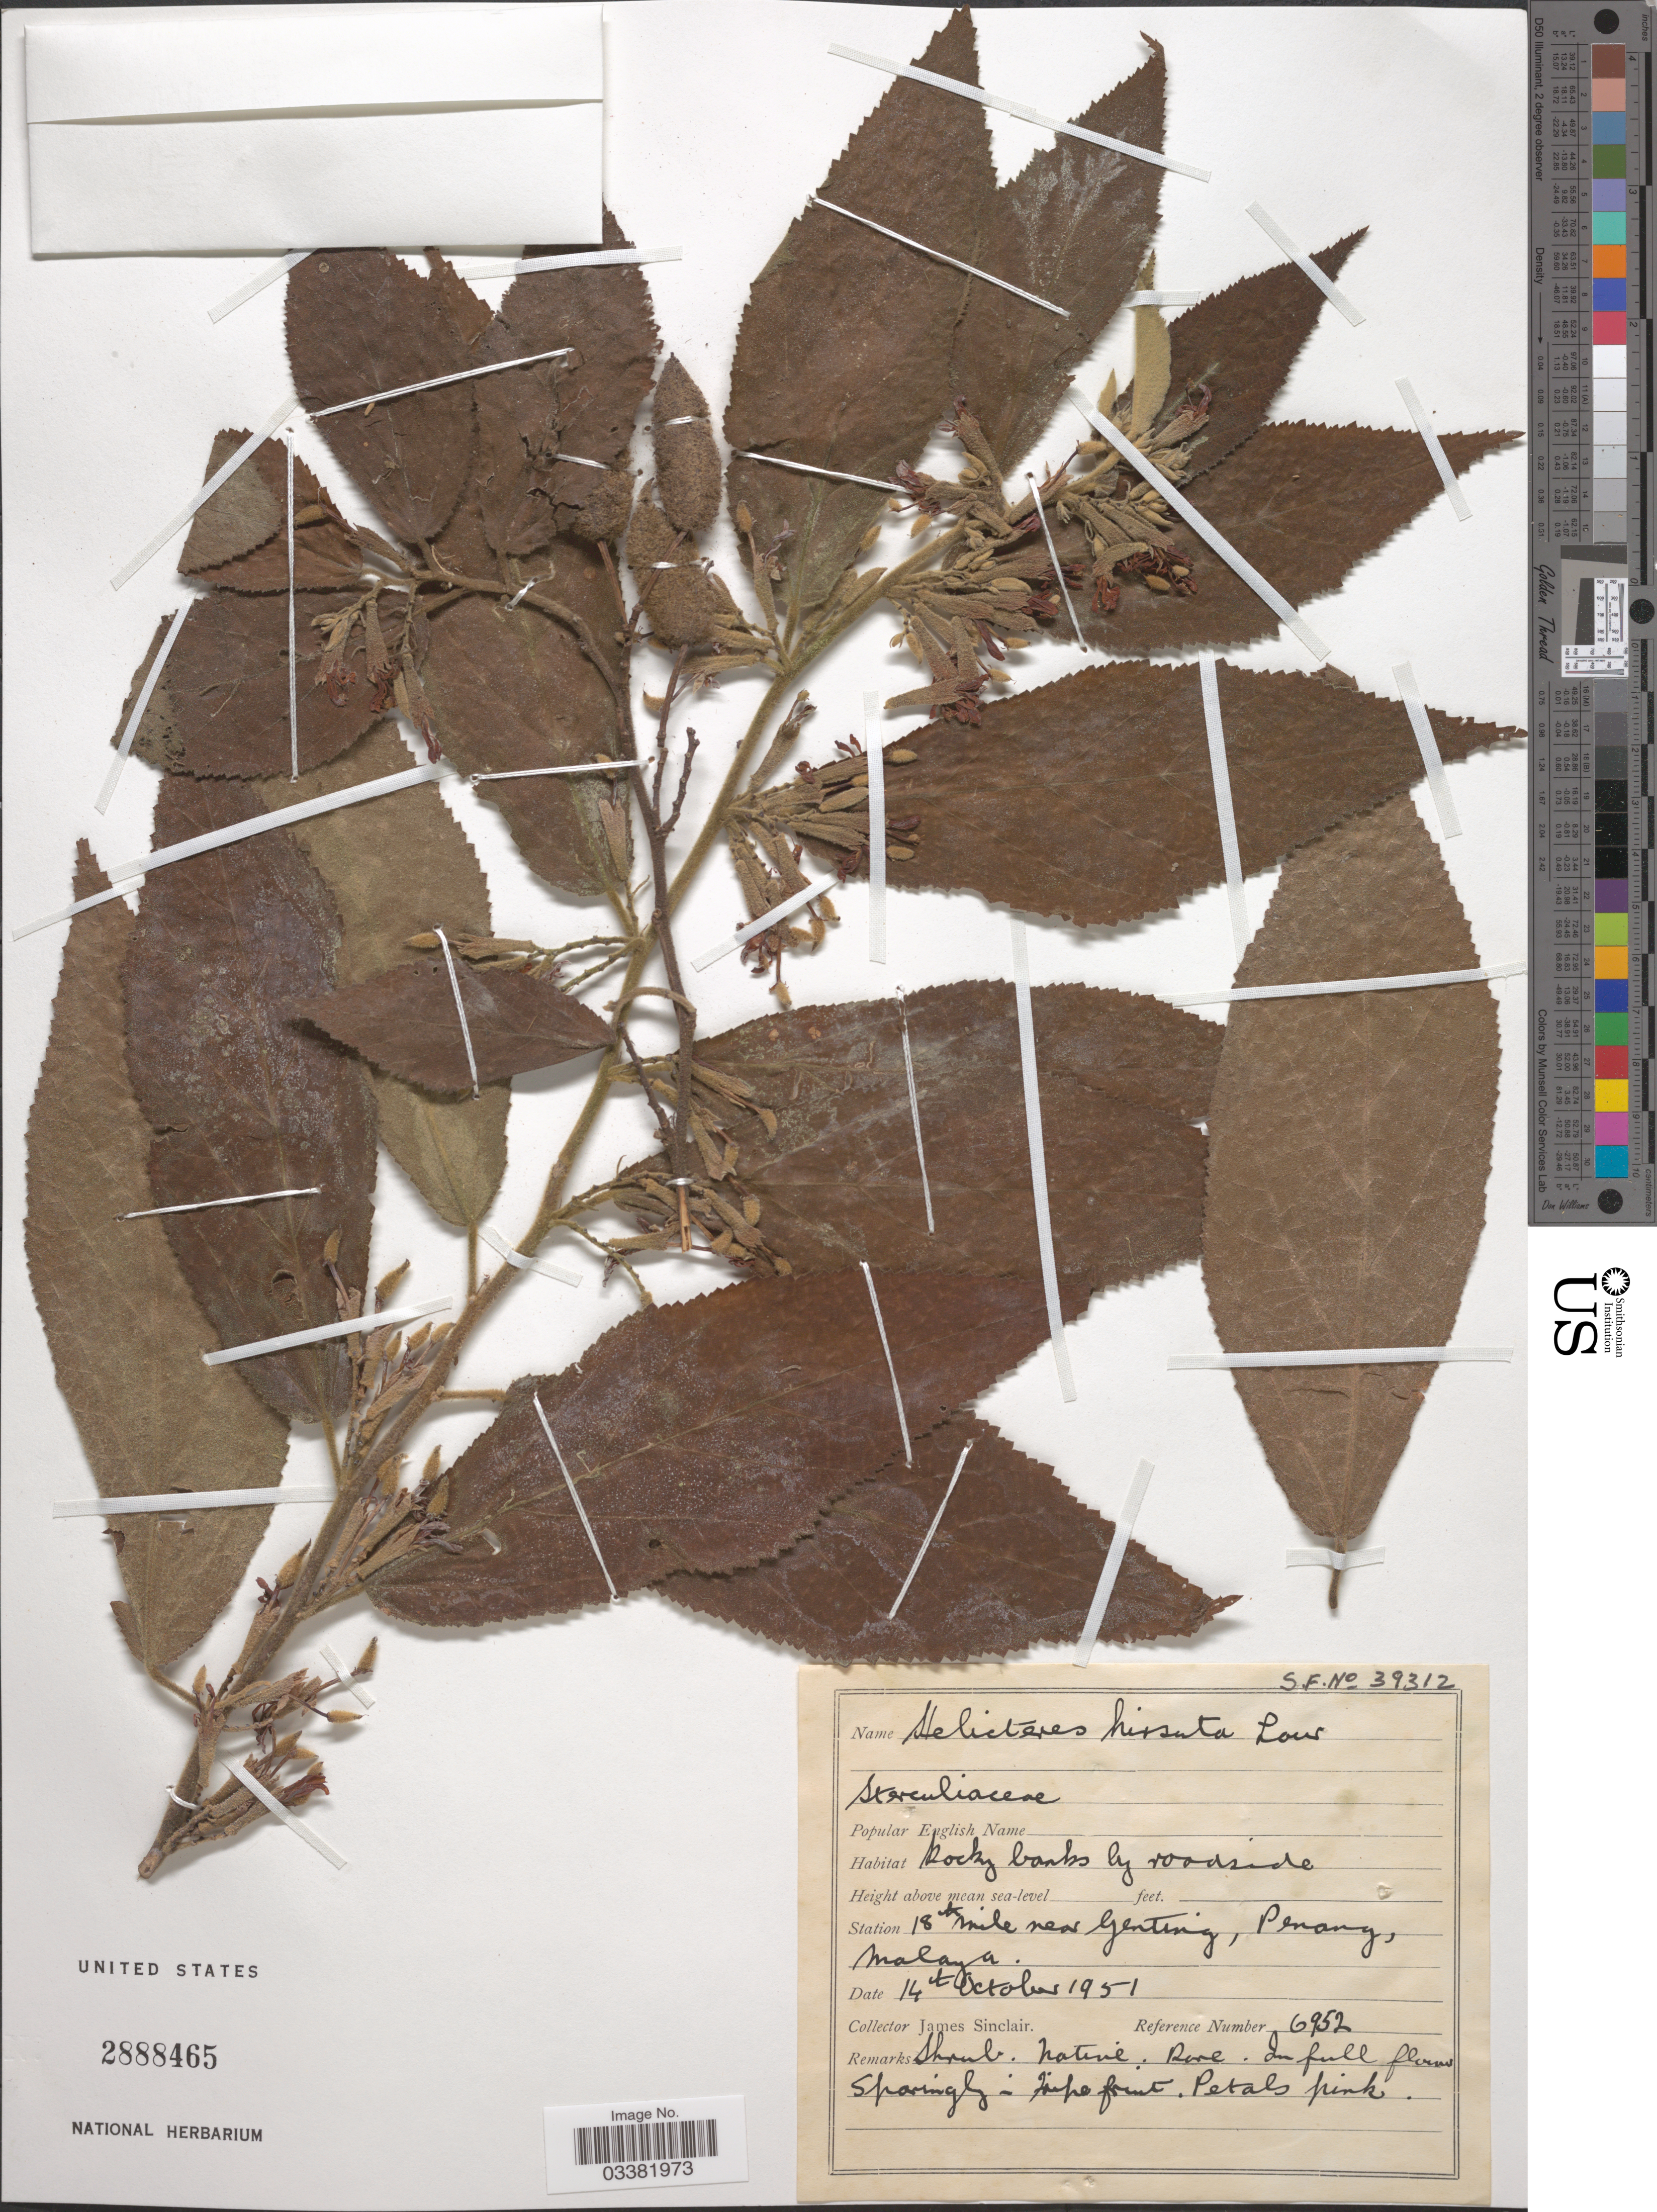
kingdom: Plantae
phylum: Tracheophyta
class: Magnoliopsida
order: Malvales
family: Malvaceae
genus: Helicteres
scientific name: Helicteres hirsuta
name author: Lour.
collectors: J. Sinclair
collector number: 6952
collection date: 1951-10-14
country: Malaysia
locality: Station. 18th mile near Genting, Penang, Malaya.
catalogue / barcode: US 2888465